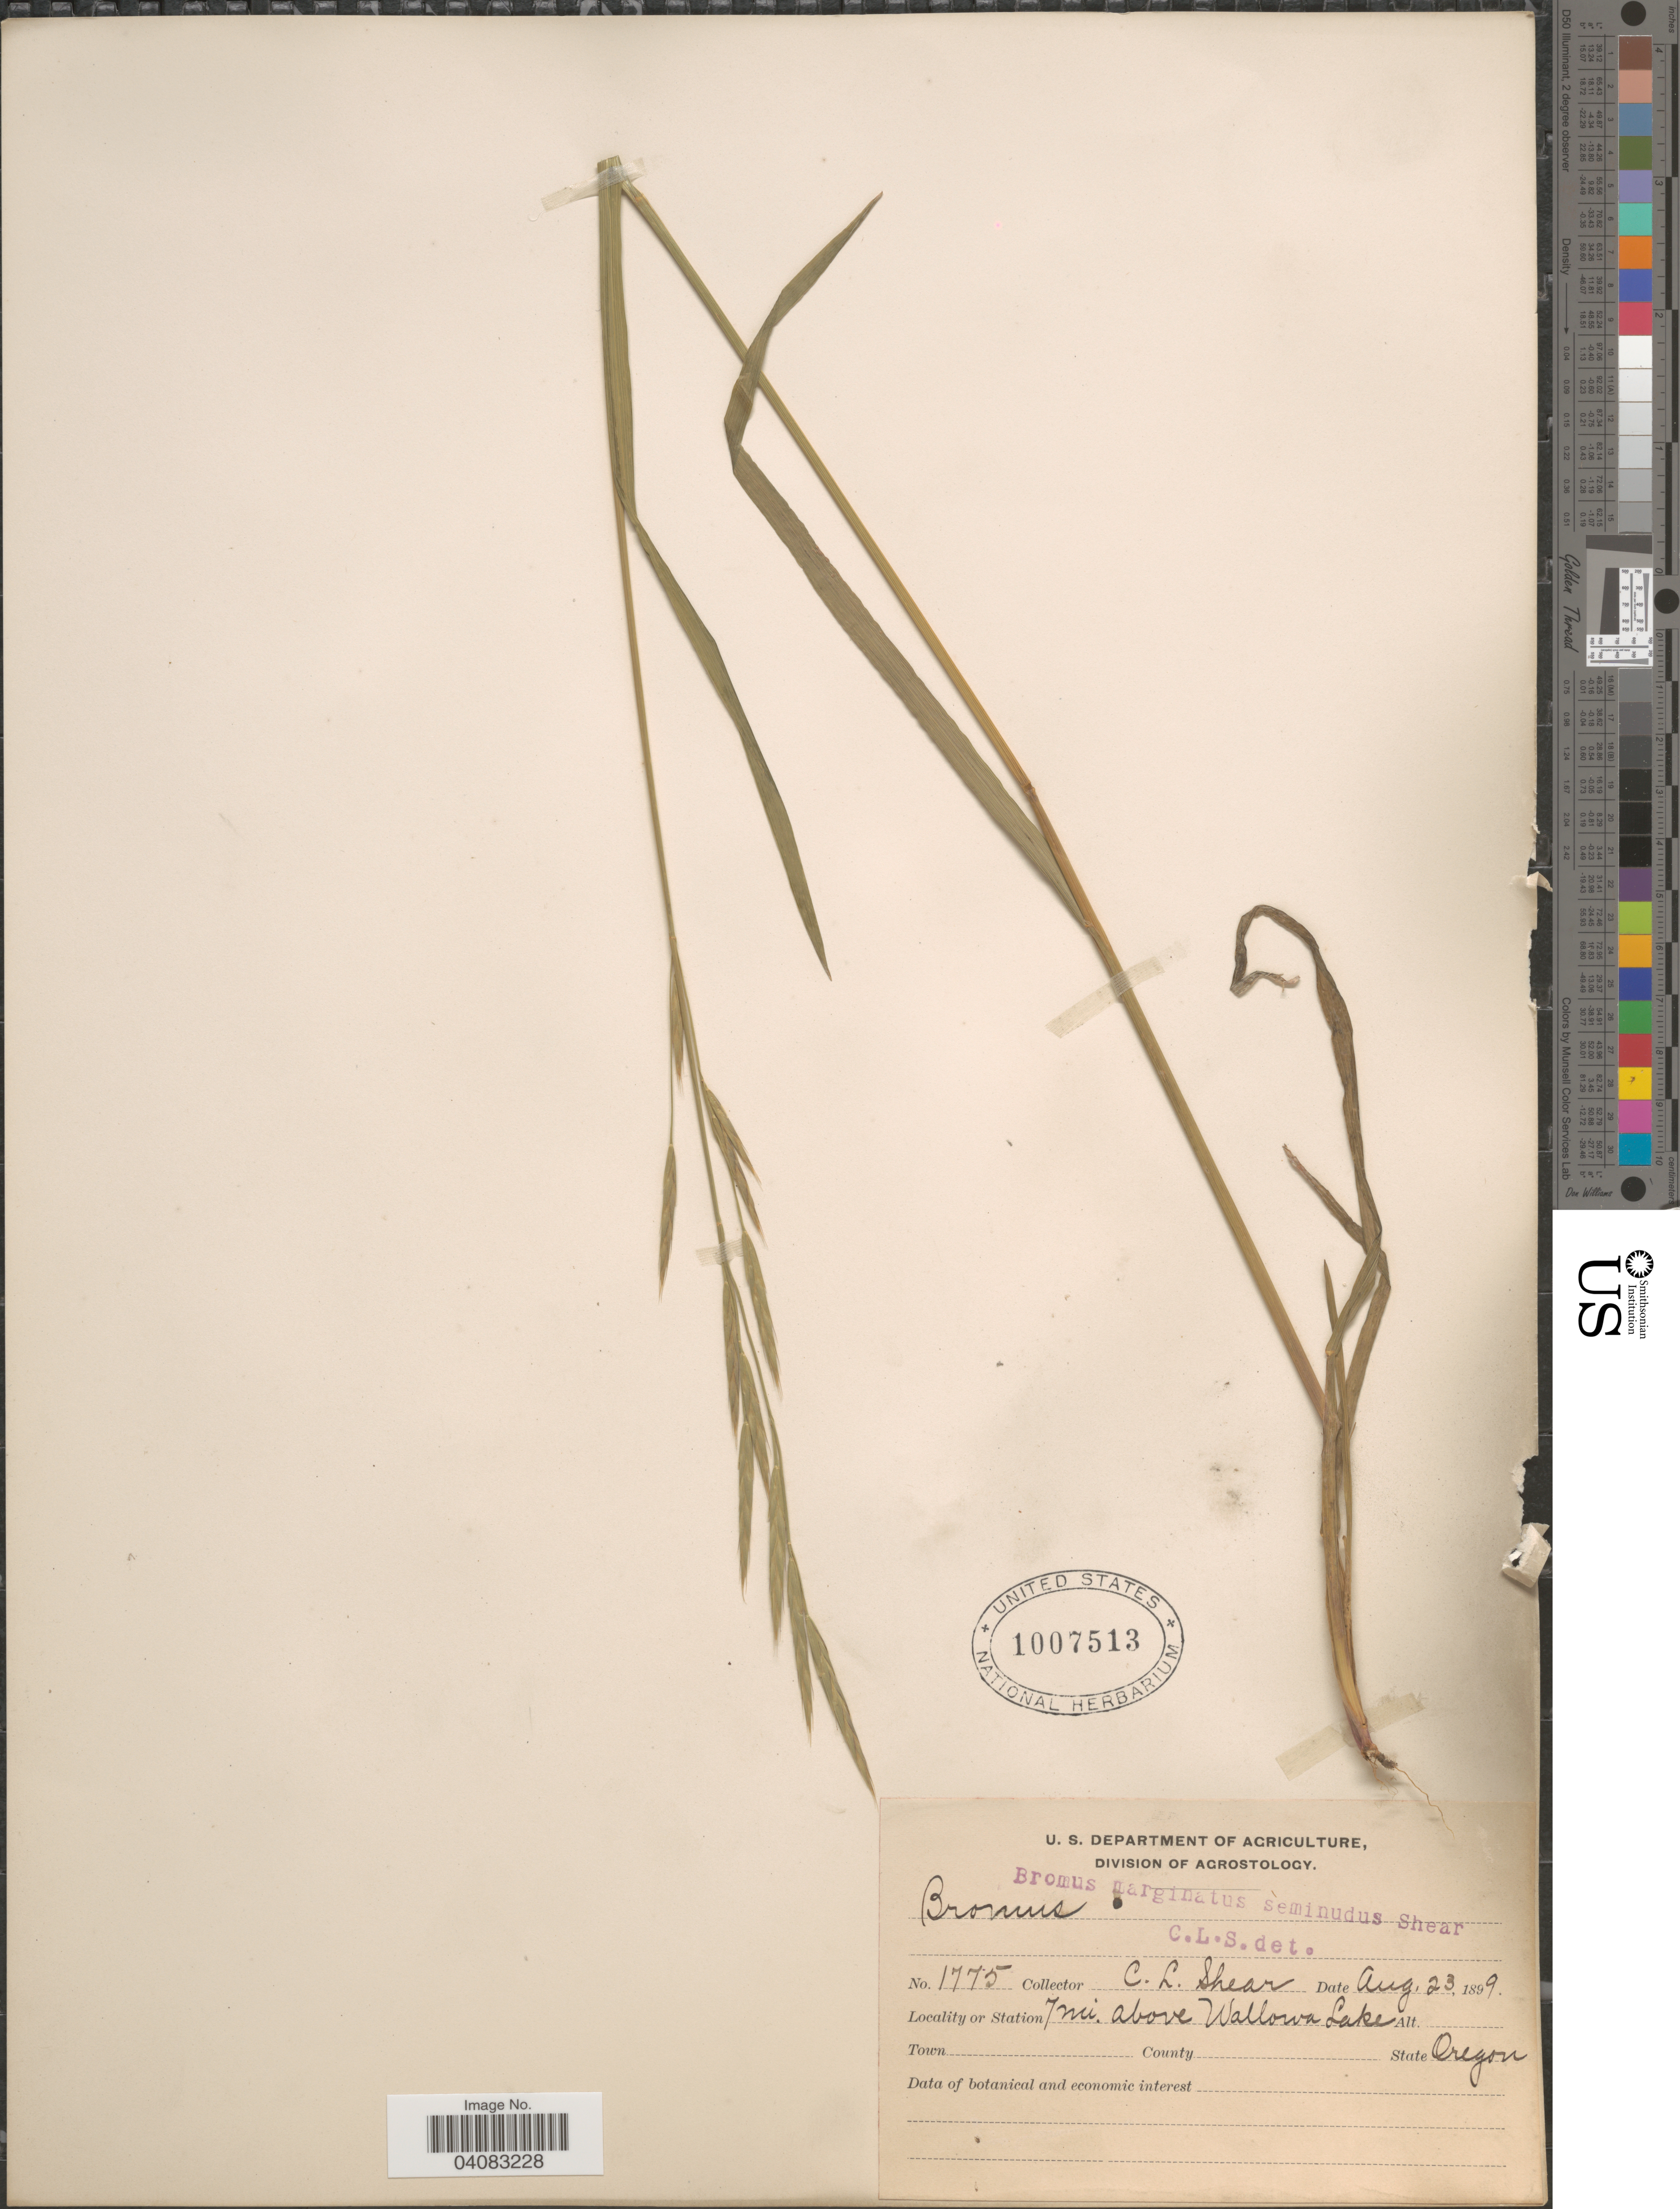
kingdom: Plantae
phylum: Tracheophyta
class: Liliopsida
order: Poales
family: Poaceae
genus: Bromus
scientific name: Bromus marginatus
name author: Nees ex Steud.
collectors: C. L. Shear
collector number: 1775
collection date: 1899-08-23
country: United States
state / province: Oregon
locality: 7 mi. above Wallowa Lake.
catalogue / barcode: US 1007513